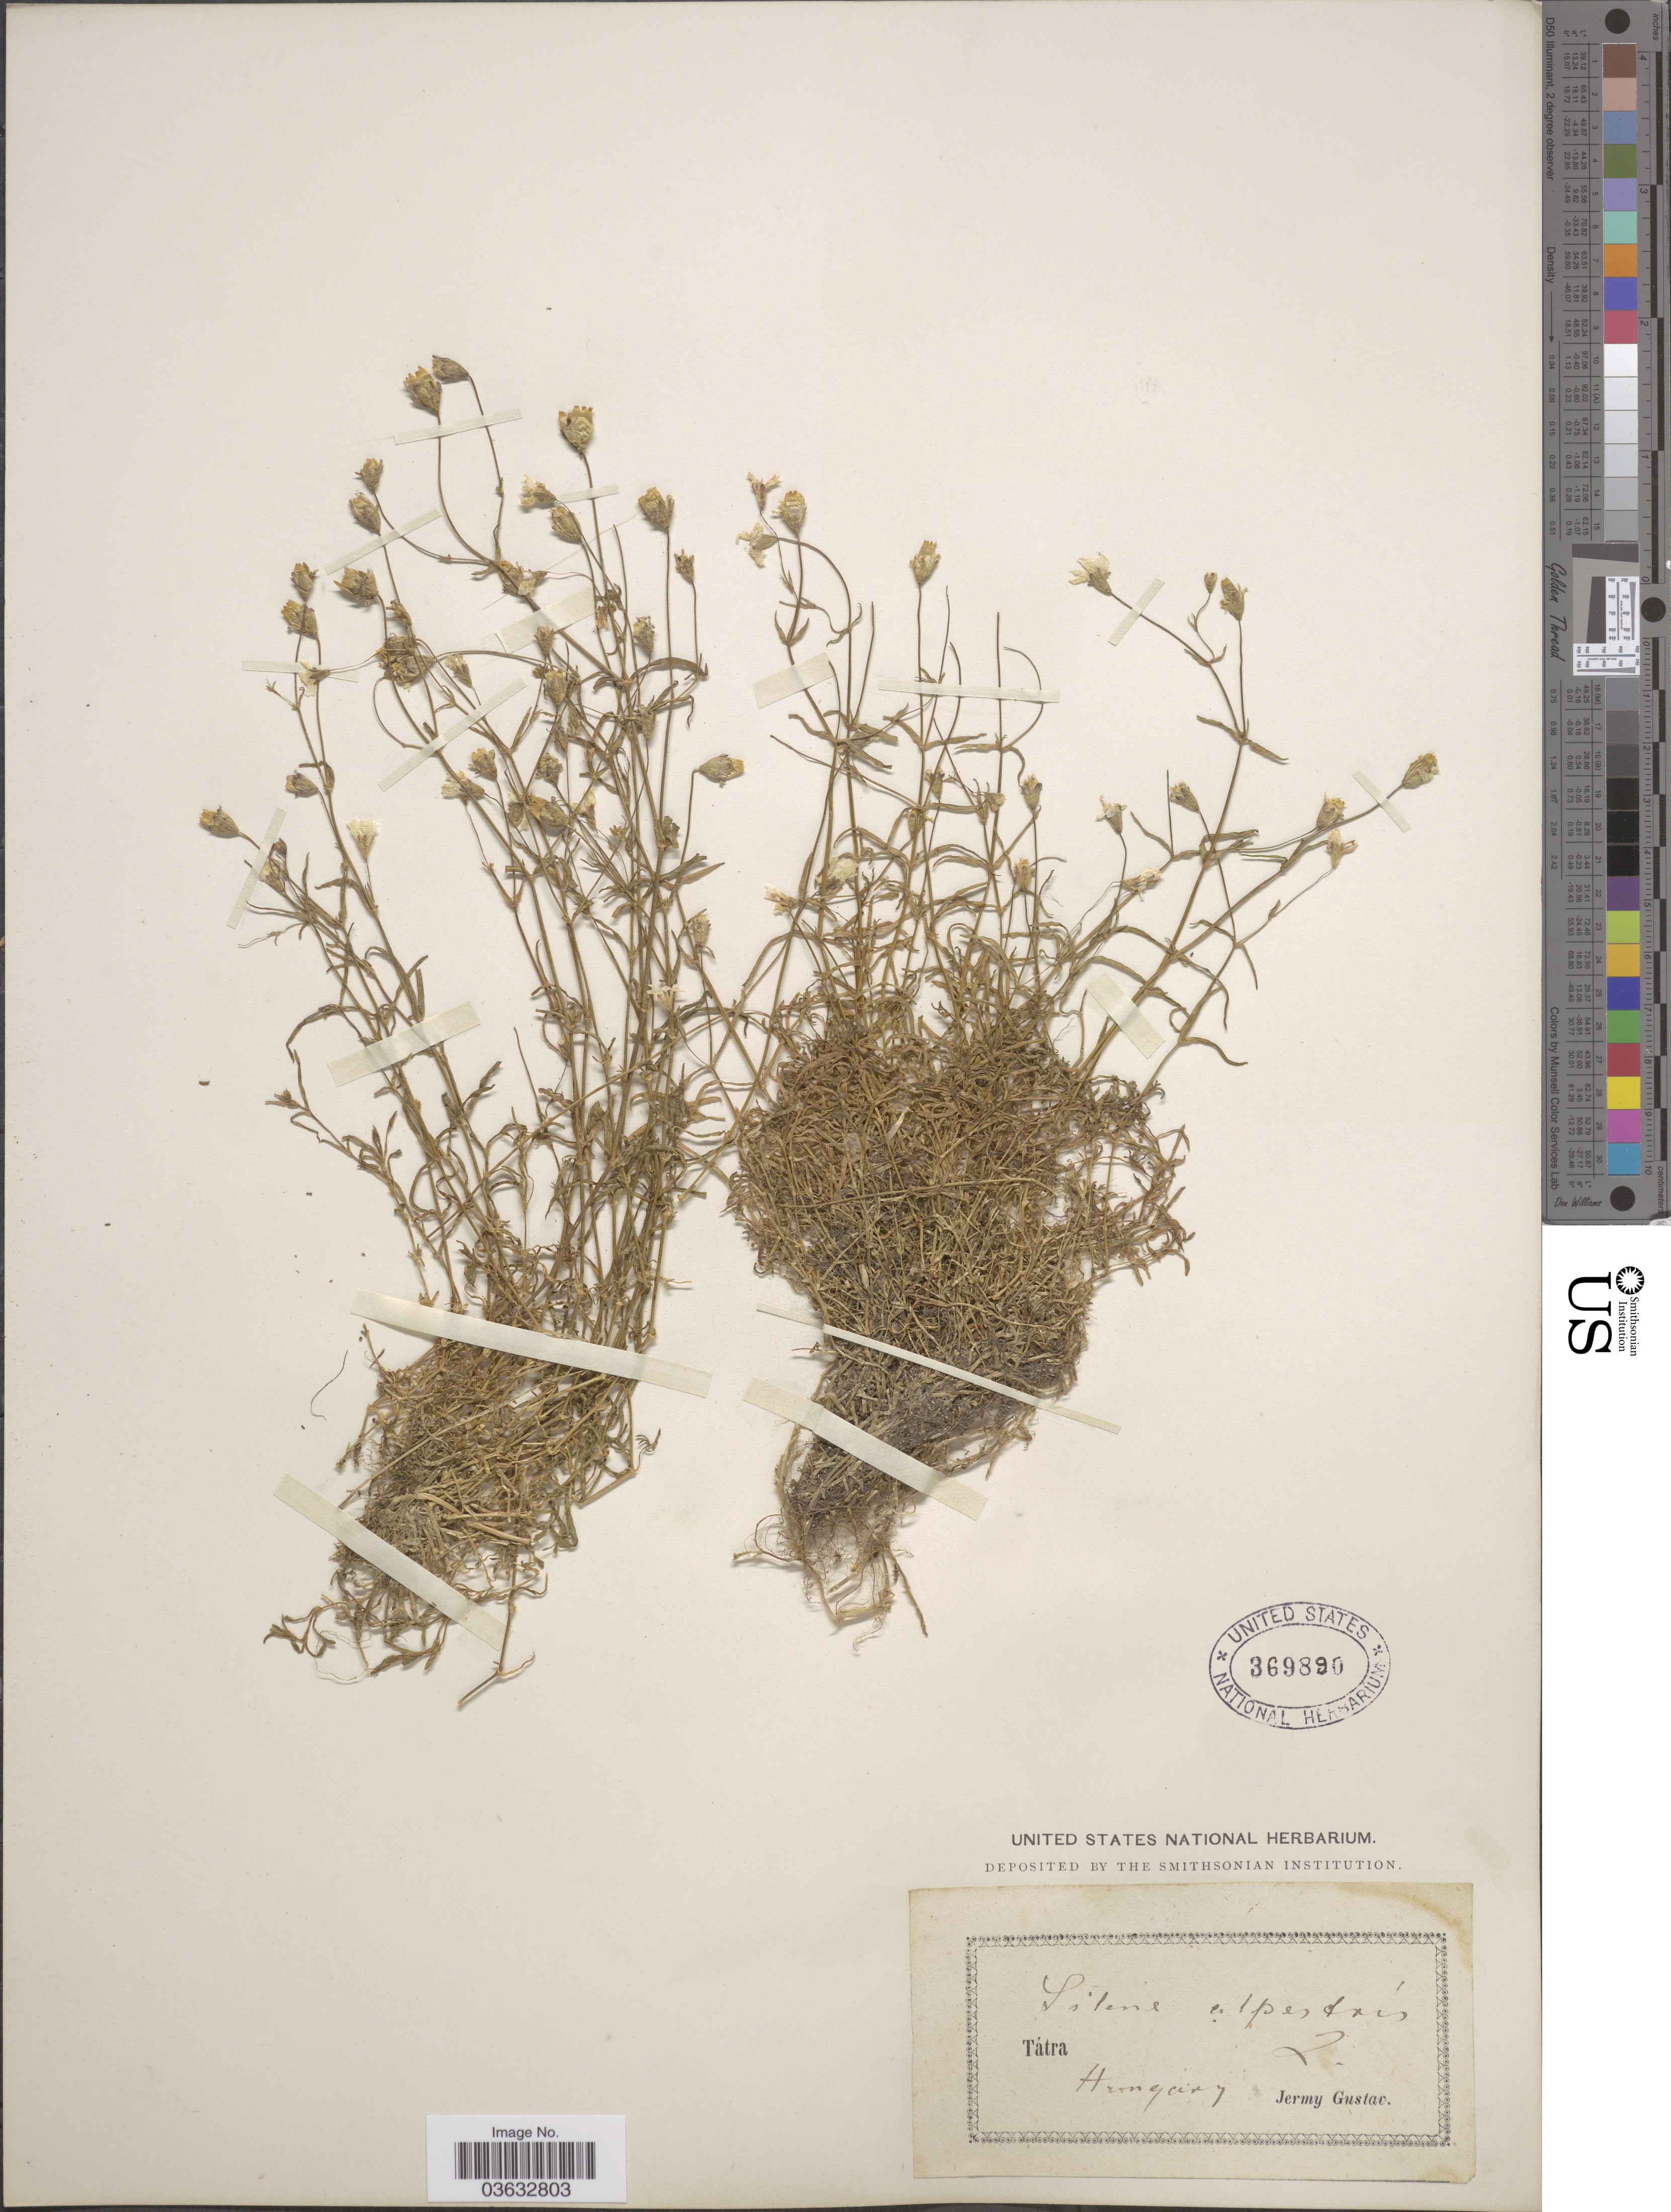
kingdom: Plantae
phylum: Tracheophyta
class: Magnoliopsida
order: Caryophyllales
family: Caryophyllaceae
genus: Silene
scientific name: Silene alpestris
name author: Jacq.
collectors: J. Gustav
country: Hungary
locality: Tátra.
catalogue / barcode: US 369890